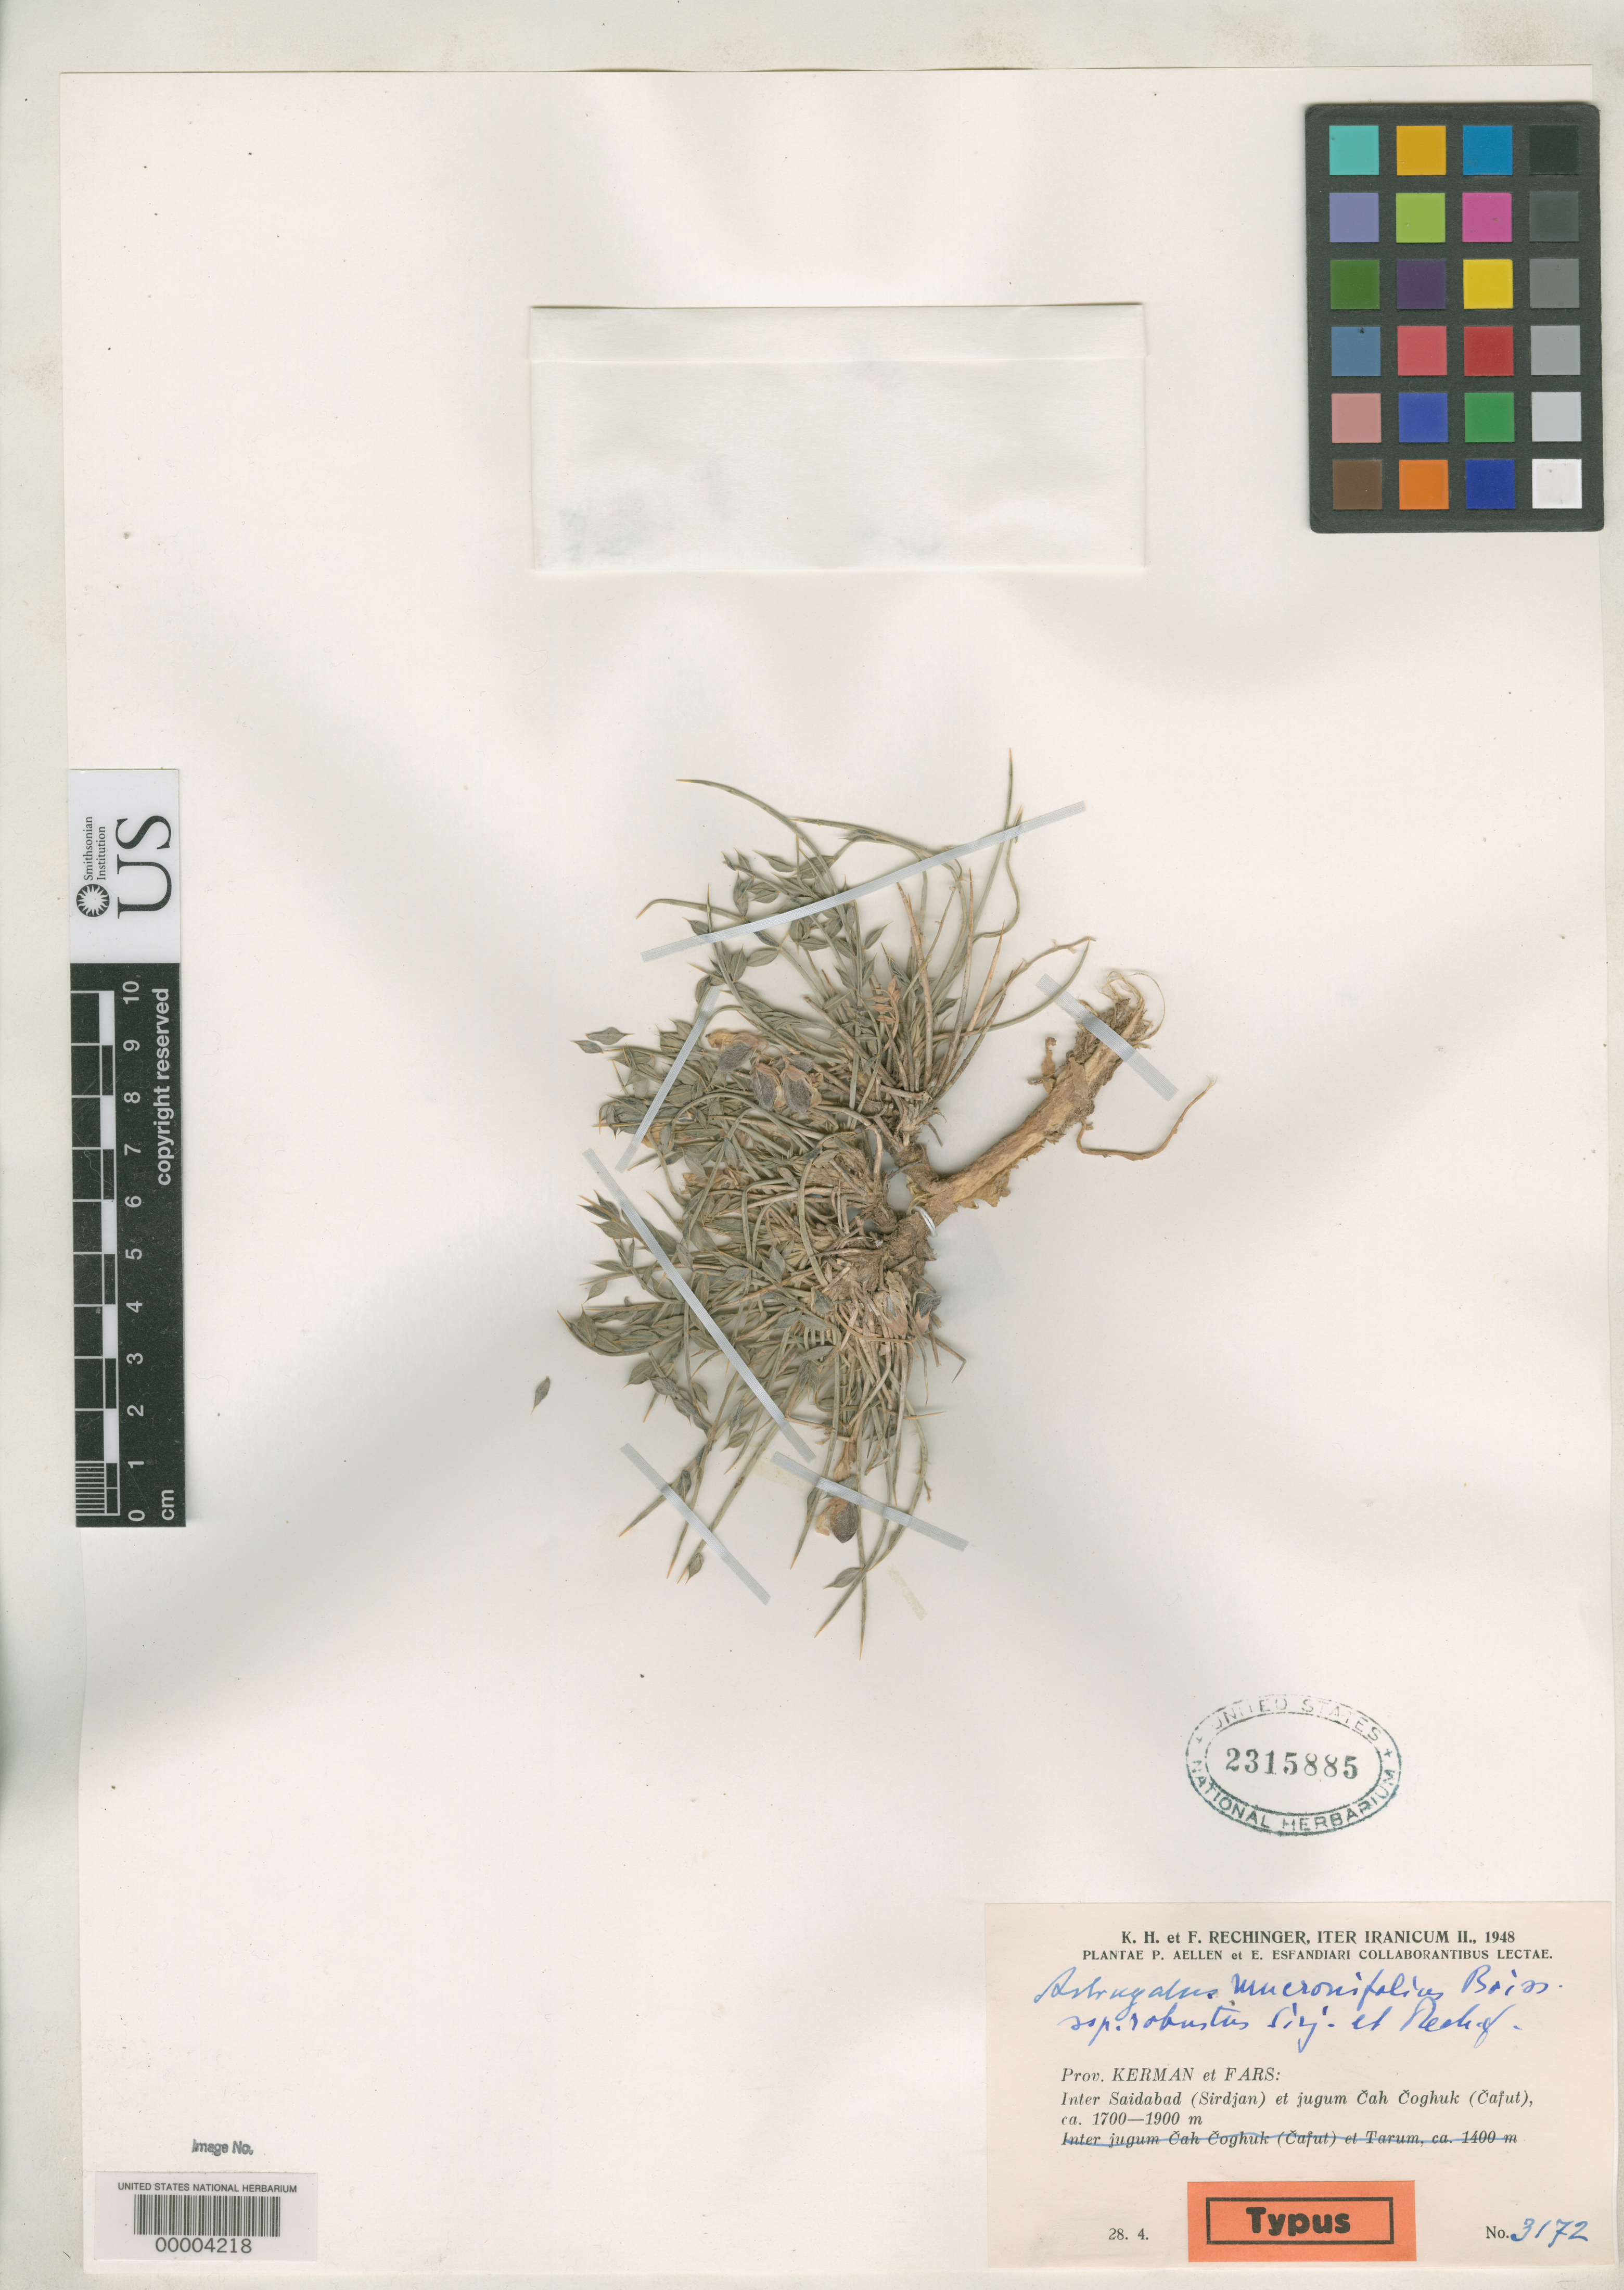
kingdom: Plantae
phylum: Tracheophyta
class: Magnoliopsida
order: Fabales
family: Fabaceae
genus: Astragalus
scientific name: Astragalus mucronifolius subsp. robustus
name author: Širj. & Rech. f.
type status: Isotype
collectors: K. H. Rechinger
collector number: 3172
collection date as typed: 28 Apr 1948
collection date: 1948-04-28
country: Iran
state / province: Fars / Kerman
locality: Between Saidabad and Cah Coghuk.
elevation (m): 1700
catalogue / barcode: US 2315885